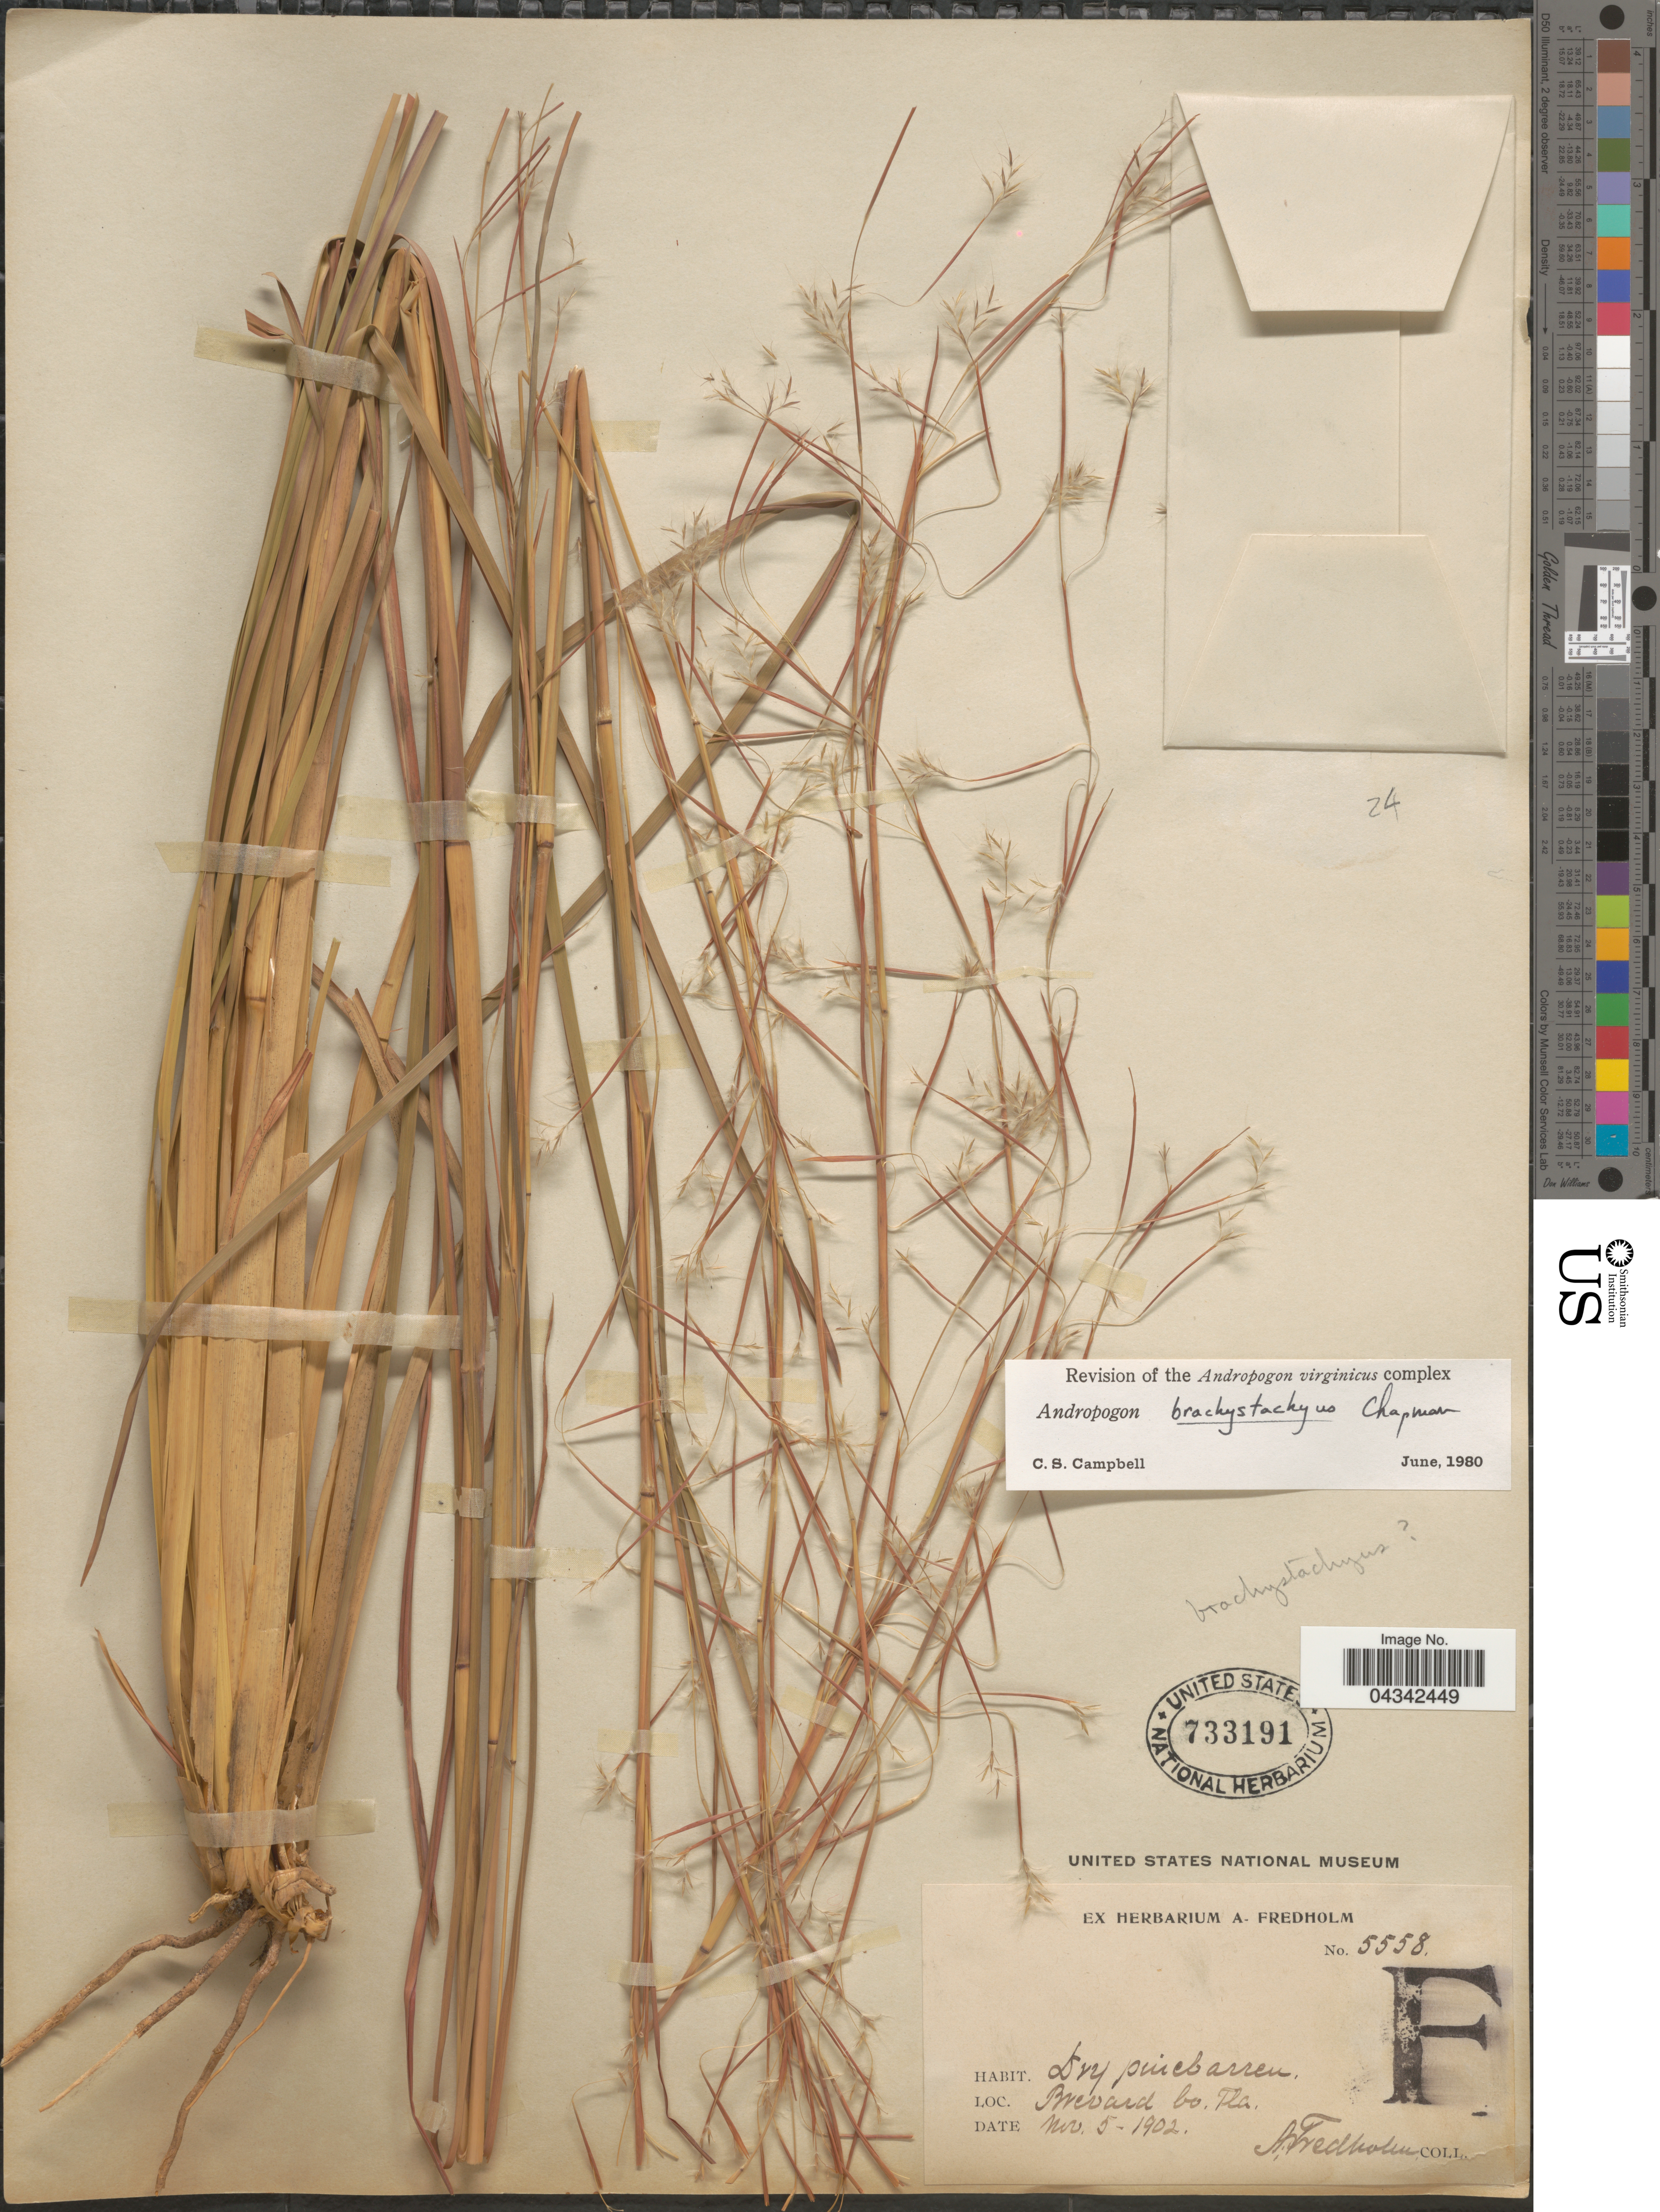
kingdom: Plantae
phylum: Tracheophyta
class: Liliopsida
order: Poales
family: Poaceae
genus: Andropogon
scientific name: Andropogon brachystachyus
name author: Chapm.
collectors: A. Fredholm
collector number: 5558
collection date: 1902-11-05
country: United States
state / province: Florida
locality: Brevard Co.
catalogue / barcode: US 733191